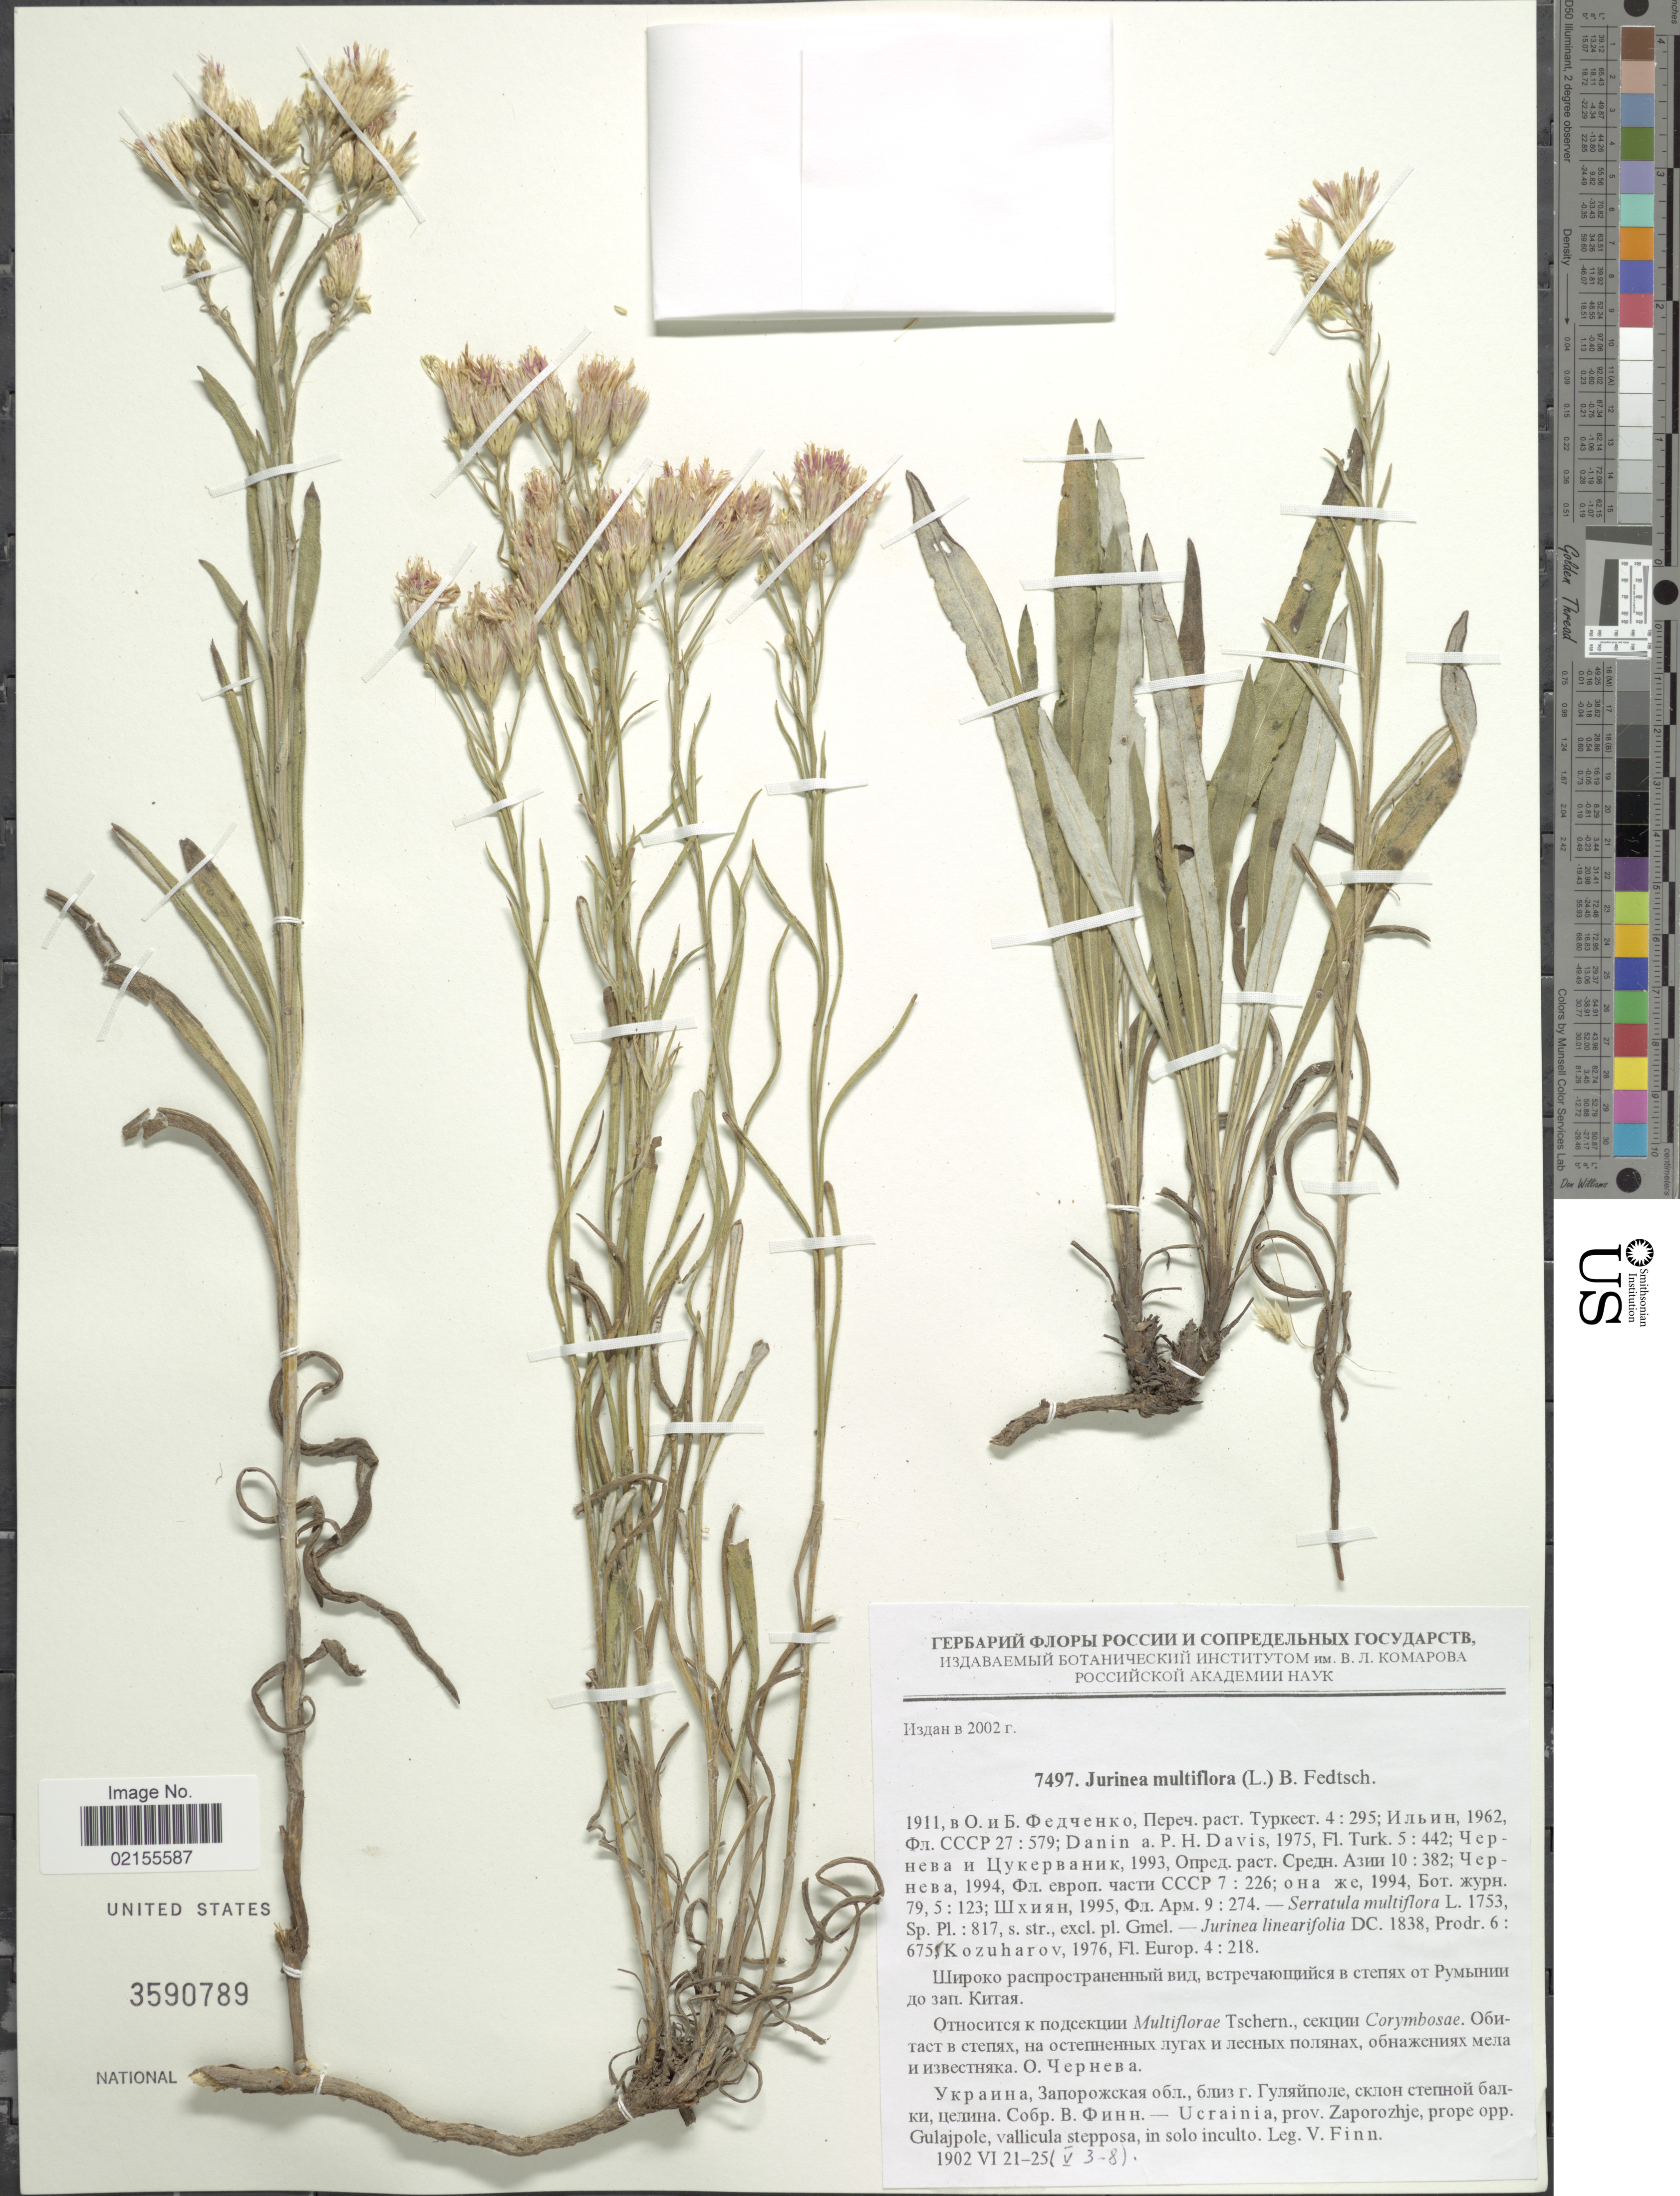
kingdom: Plantae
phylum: Tracheophyta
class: Magnoliopsida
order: Asterales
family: Asteraceae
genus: Jurinea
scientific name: Jurinea multiflora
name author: (L.) B. Fedtsch.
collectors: V. Finn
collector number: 7497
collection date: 1902-05-03/1902-05-08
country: Ukraine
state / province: Zaporizhzhya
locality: Prope opp. Gulajpole, vallicula stepposa, in solo inculto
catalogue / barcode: US 3590789